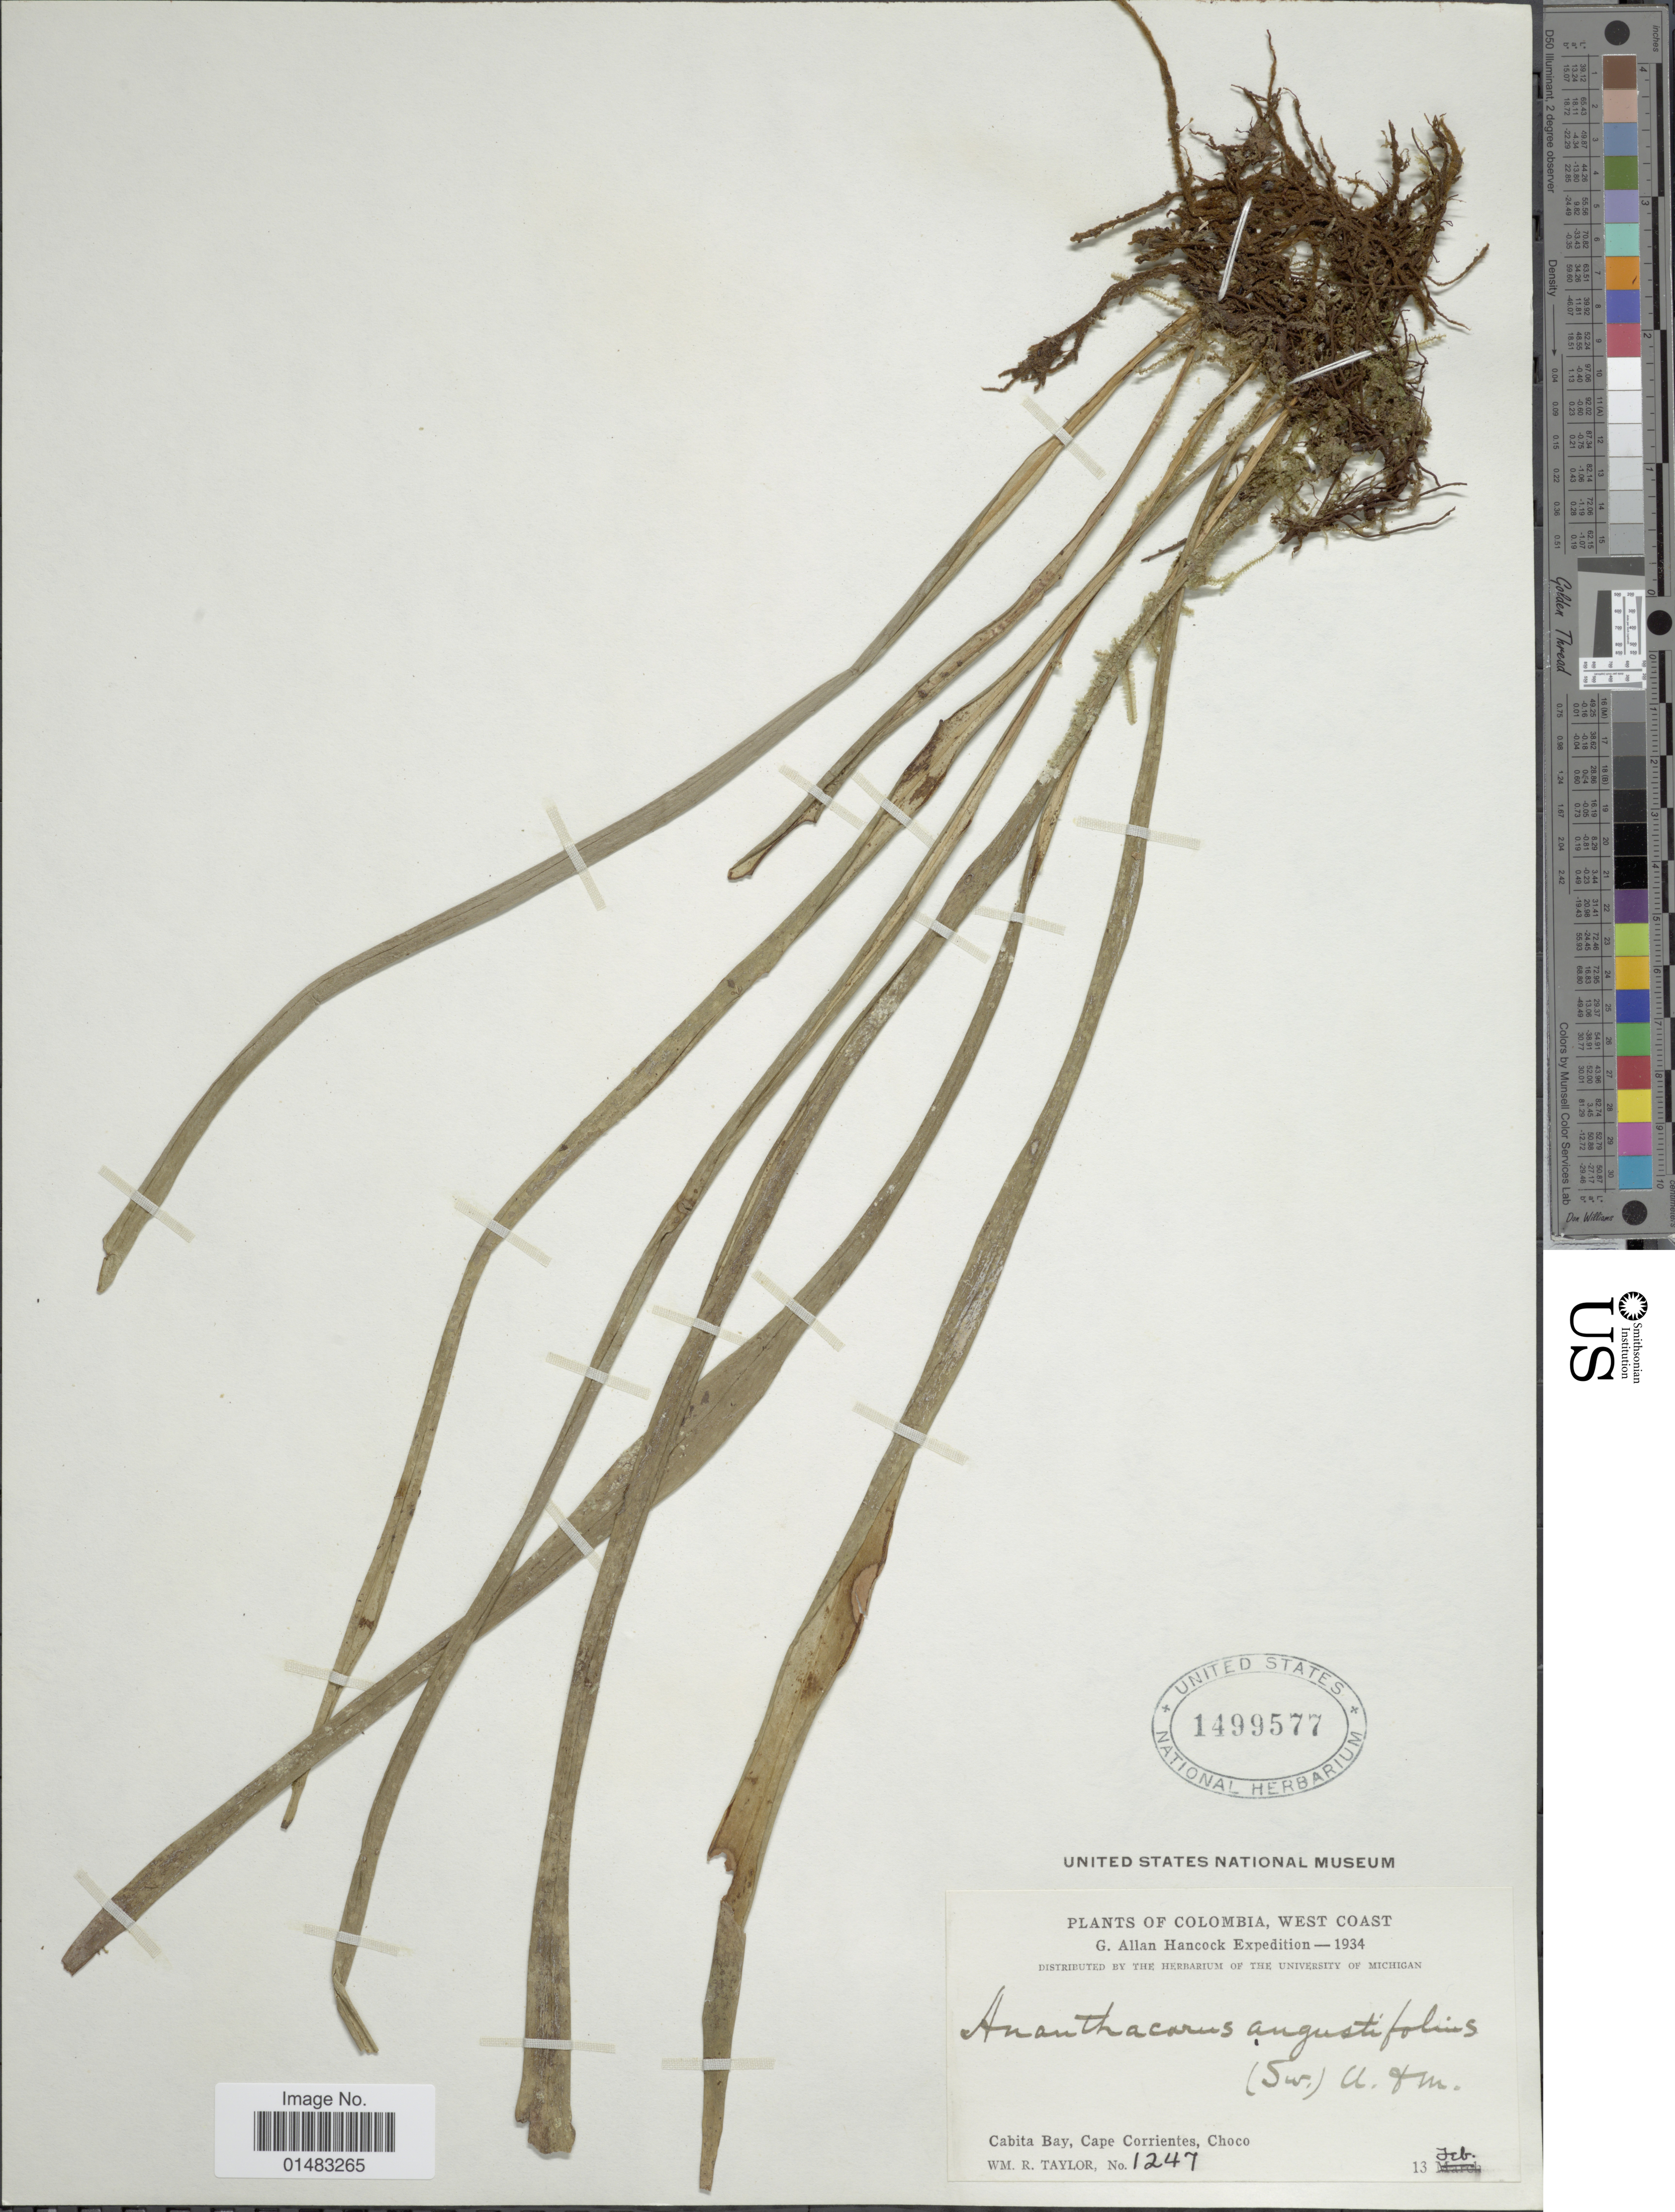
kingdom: Plantae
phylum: Tracheophyta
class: Polypodiopsida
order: Polypodiales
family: Pteridaceae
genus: Ananthacorus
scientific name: Ananthacorus angustifolius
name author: (Sw.) Underw. & Maxon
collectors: W. R. Taylor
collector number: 1247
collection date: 1934-02-13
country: Colombia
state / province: Chocó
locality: Cabita Bay, Cape Corrientes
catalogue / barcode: US 1499577